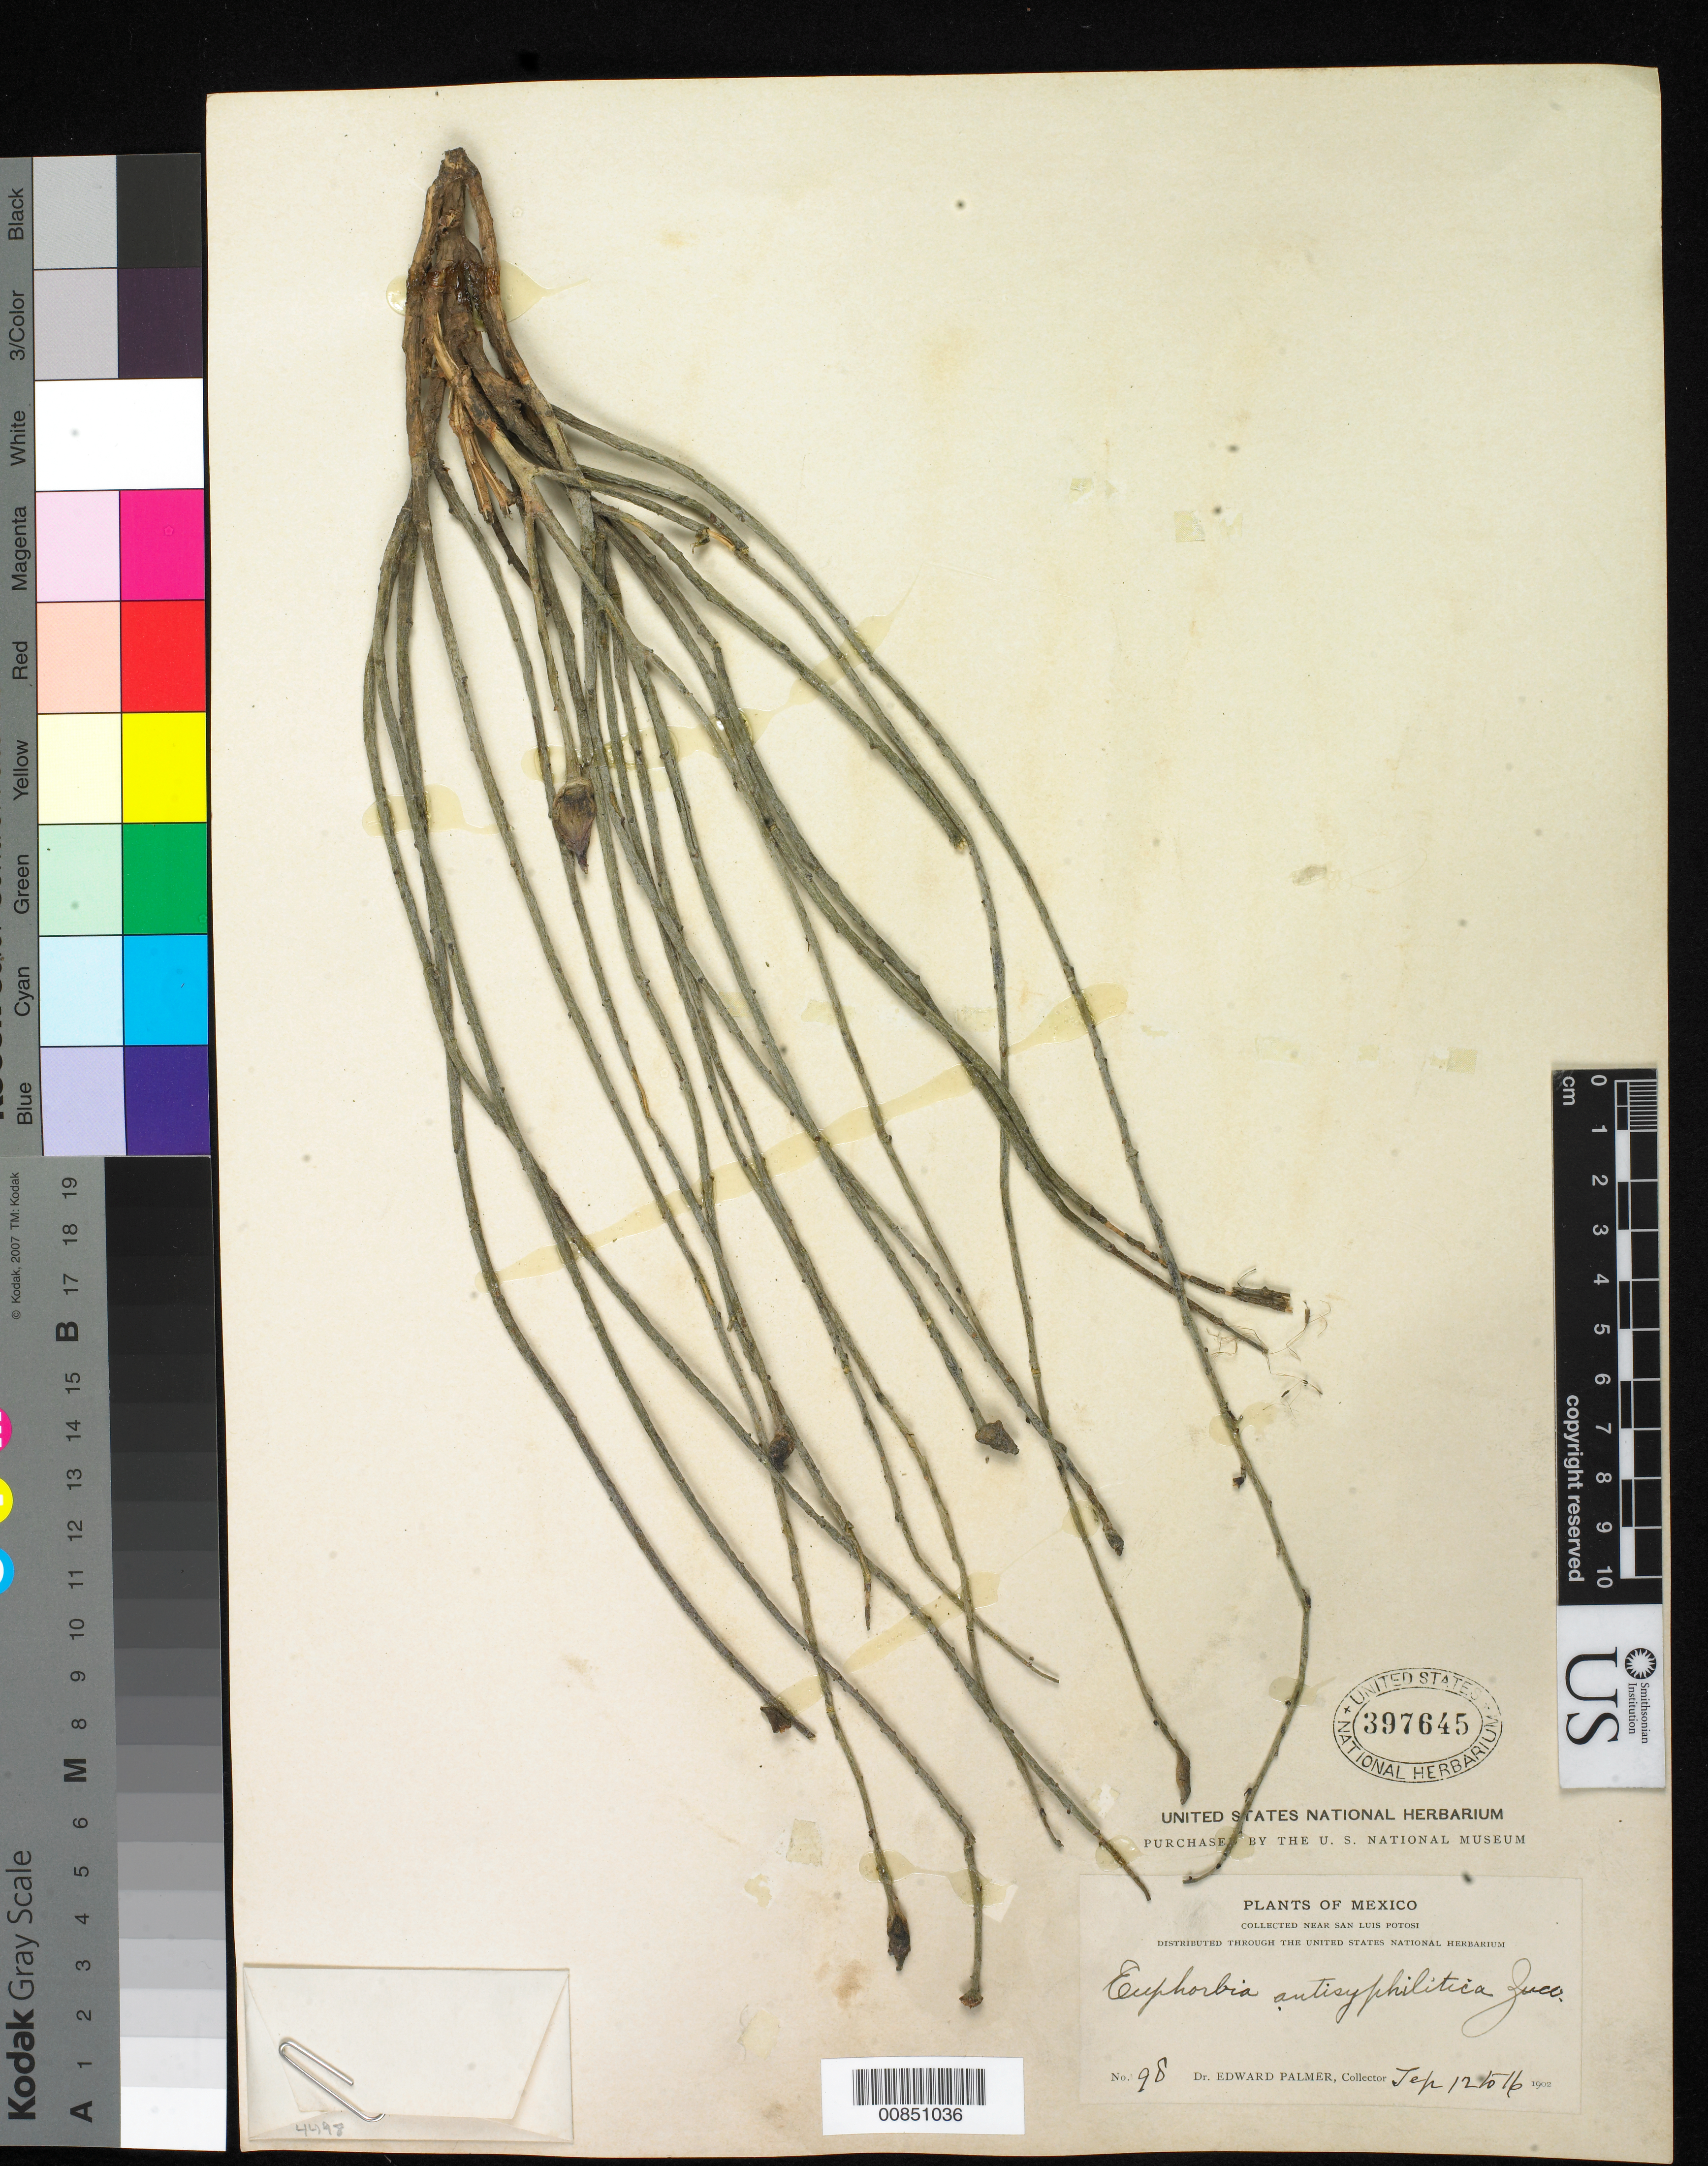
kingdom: Plantae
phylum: Tracheophyta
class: Magnoliopsida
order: Malpighiales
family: Euphorbiaceae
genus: Euphorbia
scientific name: Euphorbia antisyphilitica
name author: Zucc.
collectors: E. Palmer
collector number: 98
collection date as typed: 12 Sep 1902 to 16 Sep 1902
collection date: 1902-09-12/1902-09-16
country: Mexico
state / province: San Luis Potosí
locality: Near San Luis Potosí.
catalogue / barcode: US 397645